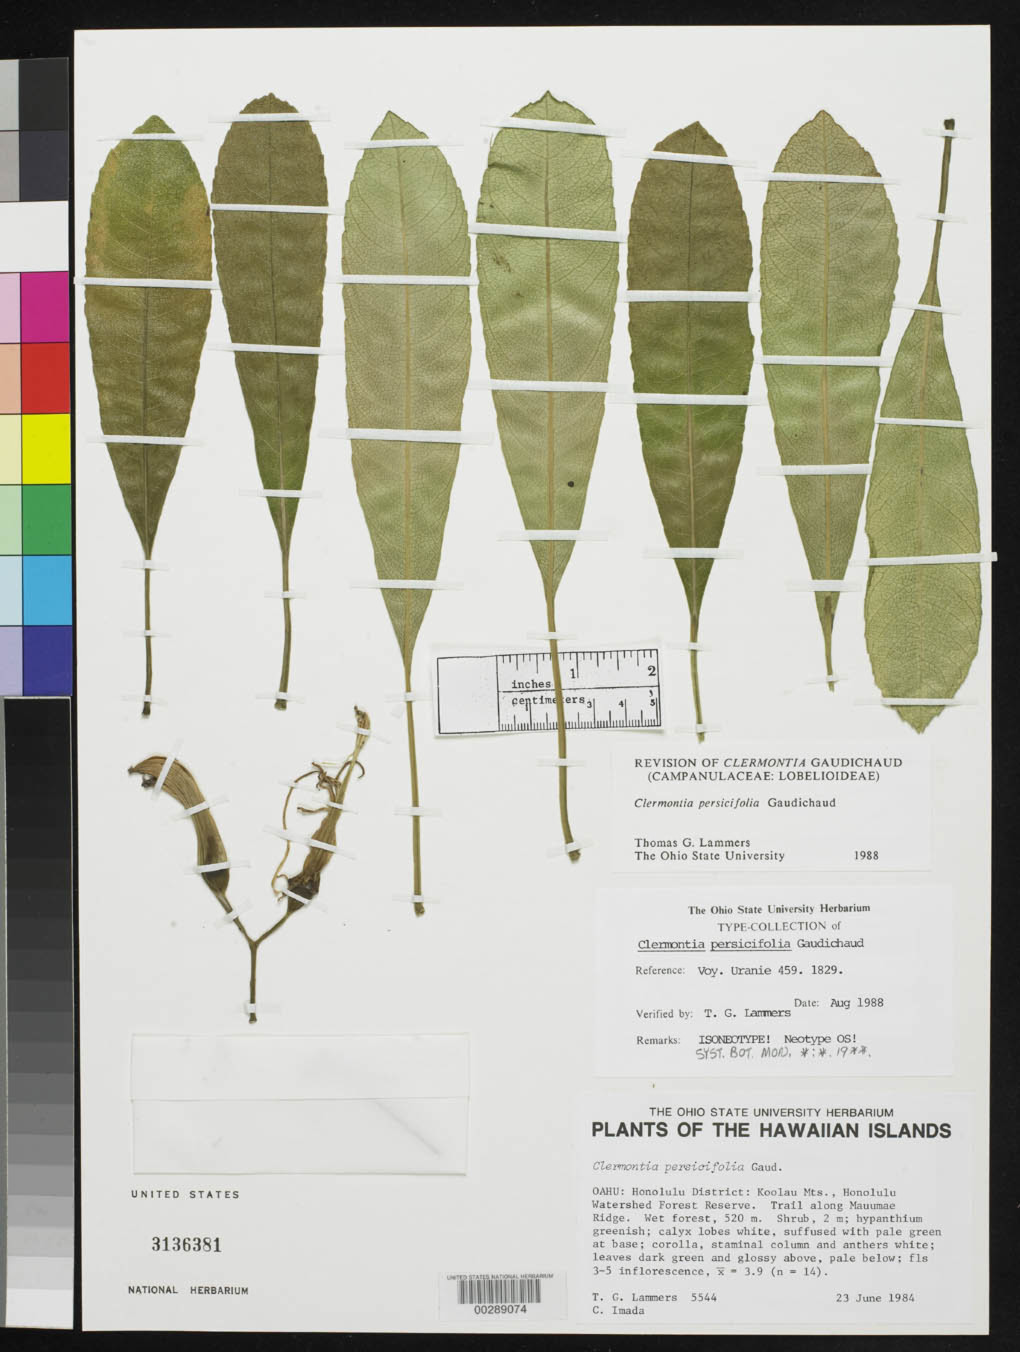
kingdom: Plantae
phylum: Tracheophyta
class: Magnoliopsida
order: Asterales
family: Campanulaceae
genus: Clermontia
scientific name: Clermontia persicifolia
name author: Gaudich.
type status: Isoneotype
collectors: T. G. Lammers & C. Imada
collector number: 5544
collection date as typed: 23 Jun 1984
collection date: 1984-06-23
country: United States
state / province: Hawaii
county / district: Honolulu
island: Oahu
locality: Koolau Mountains, Honolulu Watershed Forest Reserve, trail along Mauumae Ridge.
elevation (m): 250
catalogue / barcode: US 3136381